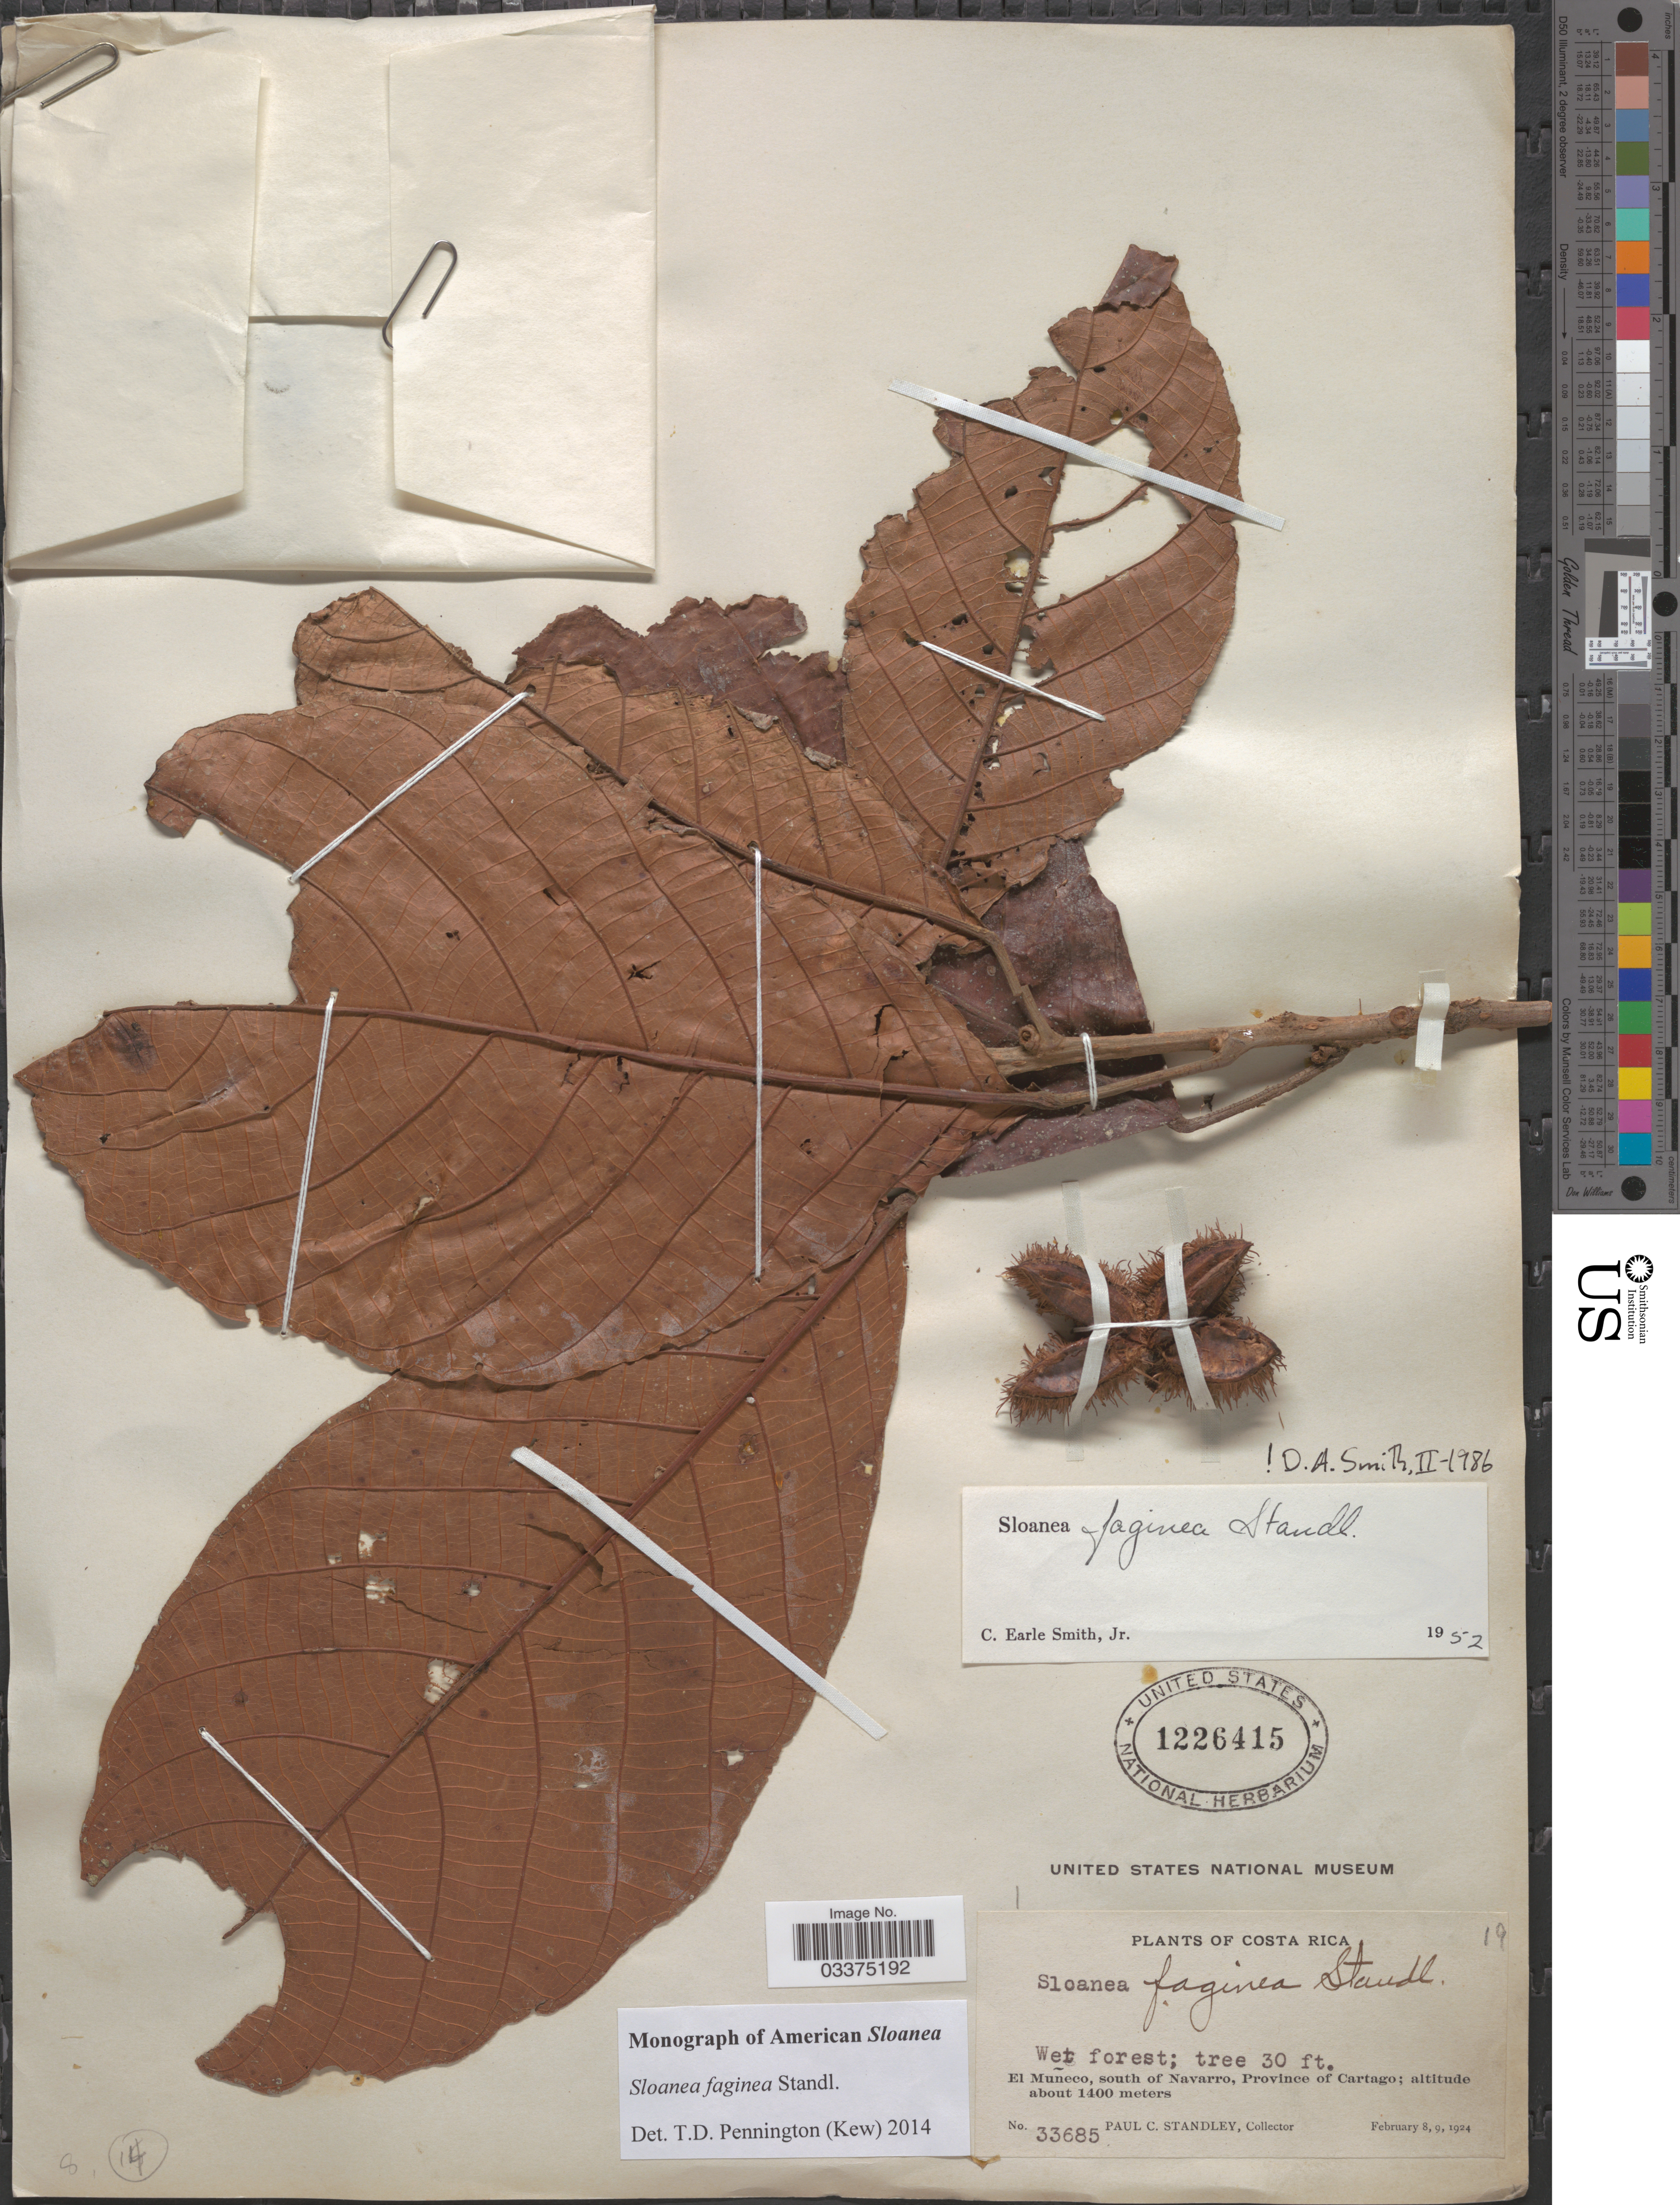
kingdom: Plantae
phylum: Tracheophyta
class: Magnoliopsida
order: Oxalidales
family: Elaeocarpaceae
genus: Sloanea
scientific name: Sloanea faginea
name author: Standl.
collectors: P. C. Standley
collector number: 33685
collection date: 1924-02-08/1924-02-09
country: Costa Rica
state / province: Cartago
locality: El Muñeco, south of Navarro.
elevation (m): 1400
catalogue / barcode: US 1226415